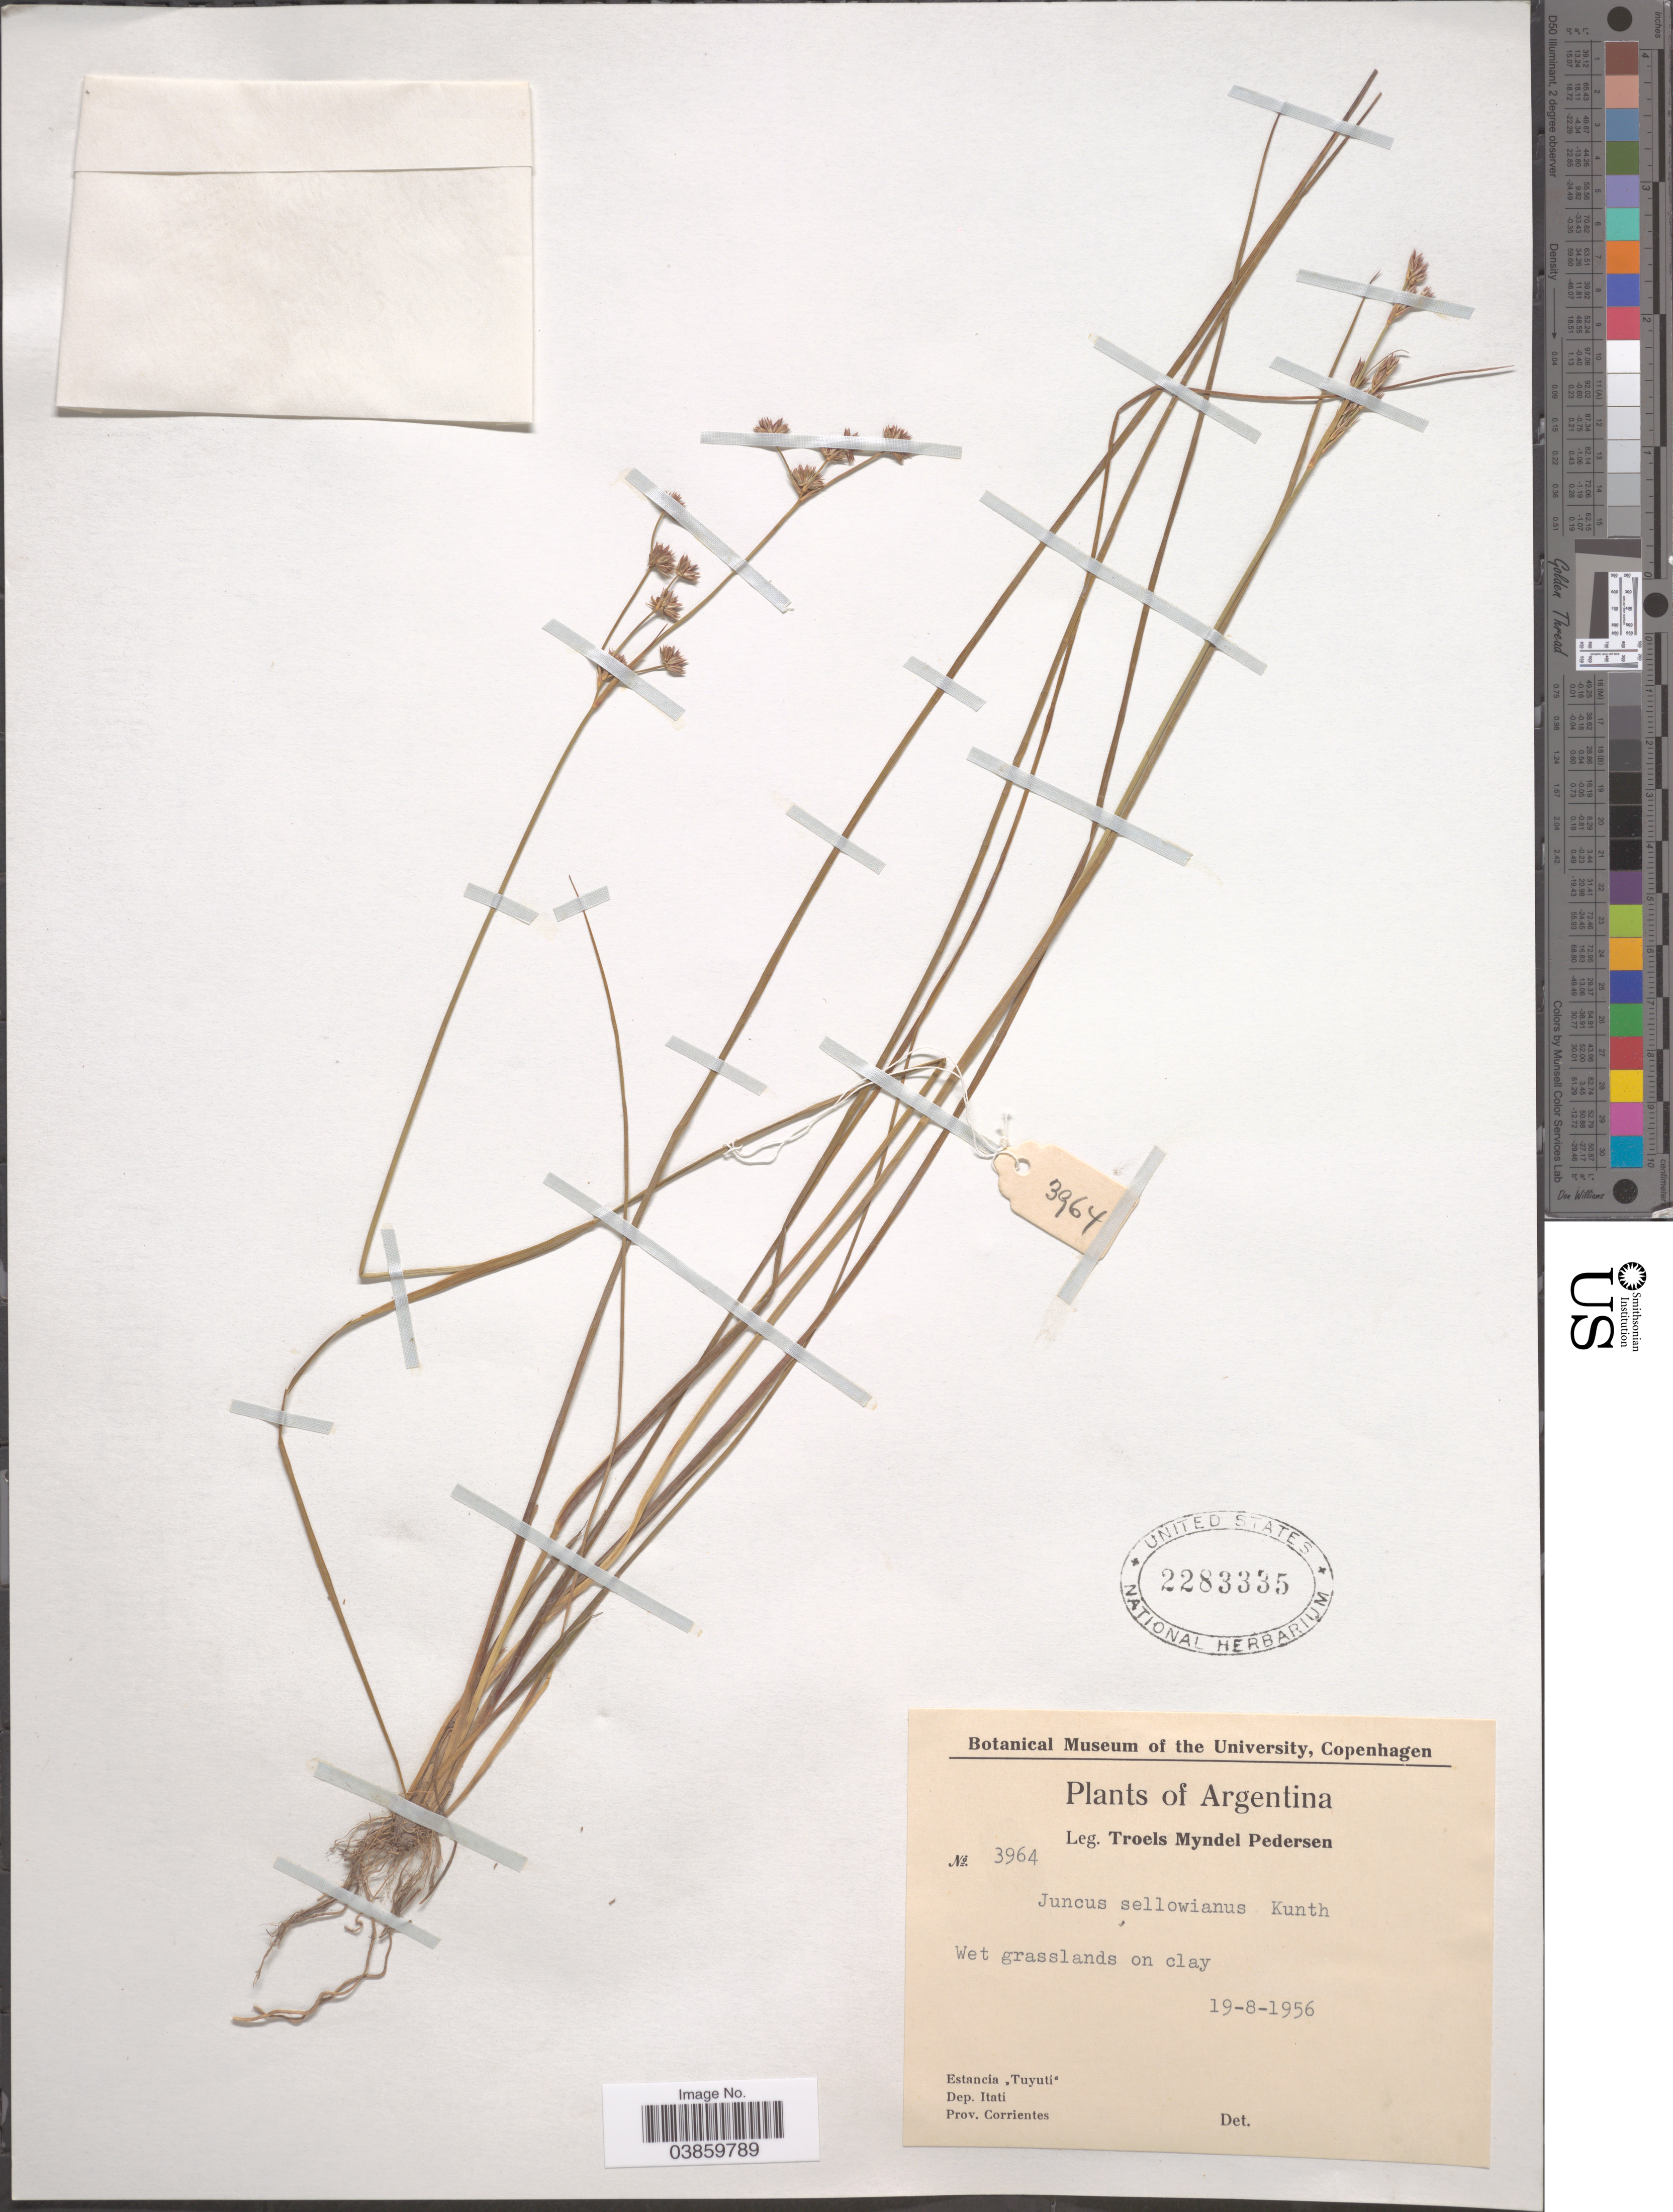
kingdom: Plantae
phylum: Tracheophyta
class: Liliopsida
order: Poales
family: Juncaceae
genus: Juncus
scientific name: Juncus sellowianus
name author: Kunth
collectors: T. Pederson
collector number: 3964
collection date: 1956-08-19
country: Argentina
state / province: Corrientes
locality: Estancia ,,Tuyutí', Dep. Itati.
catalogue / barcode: US 2283335